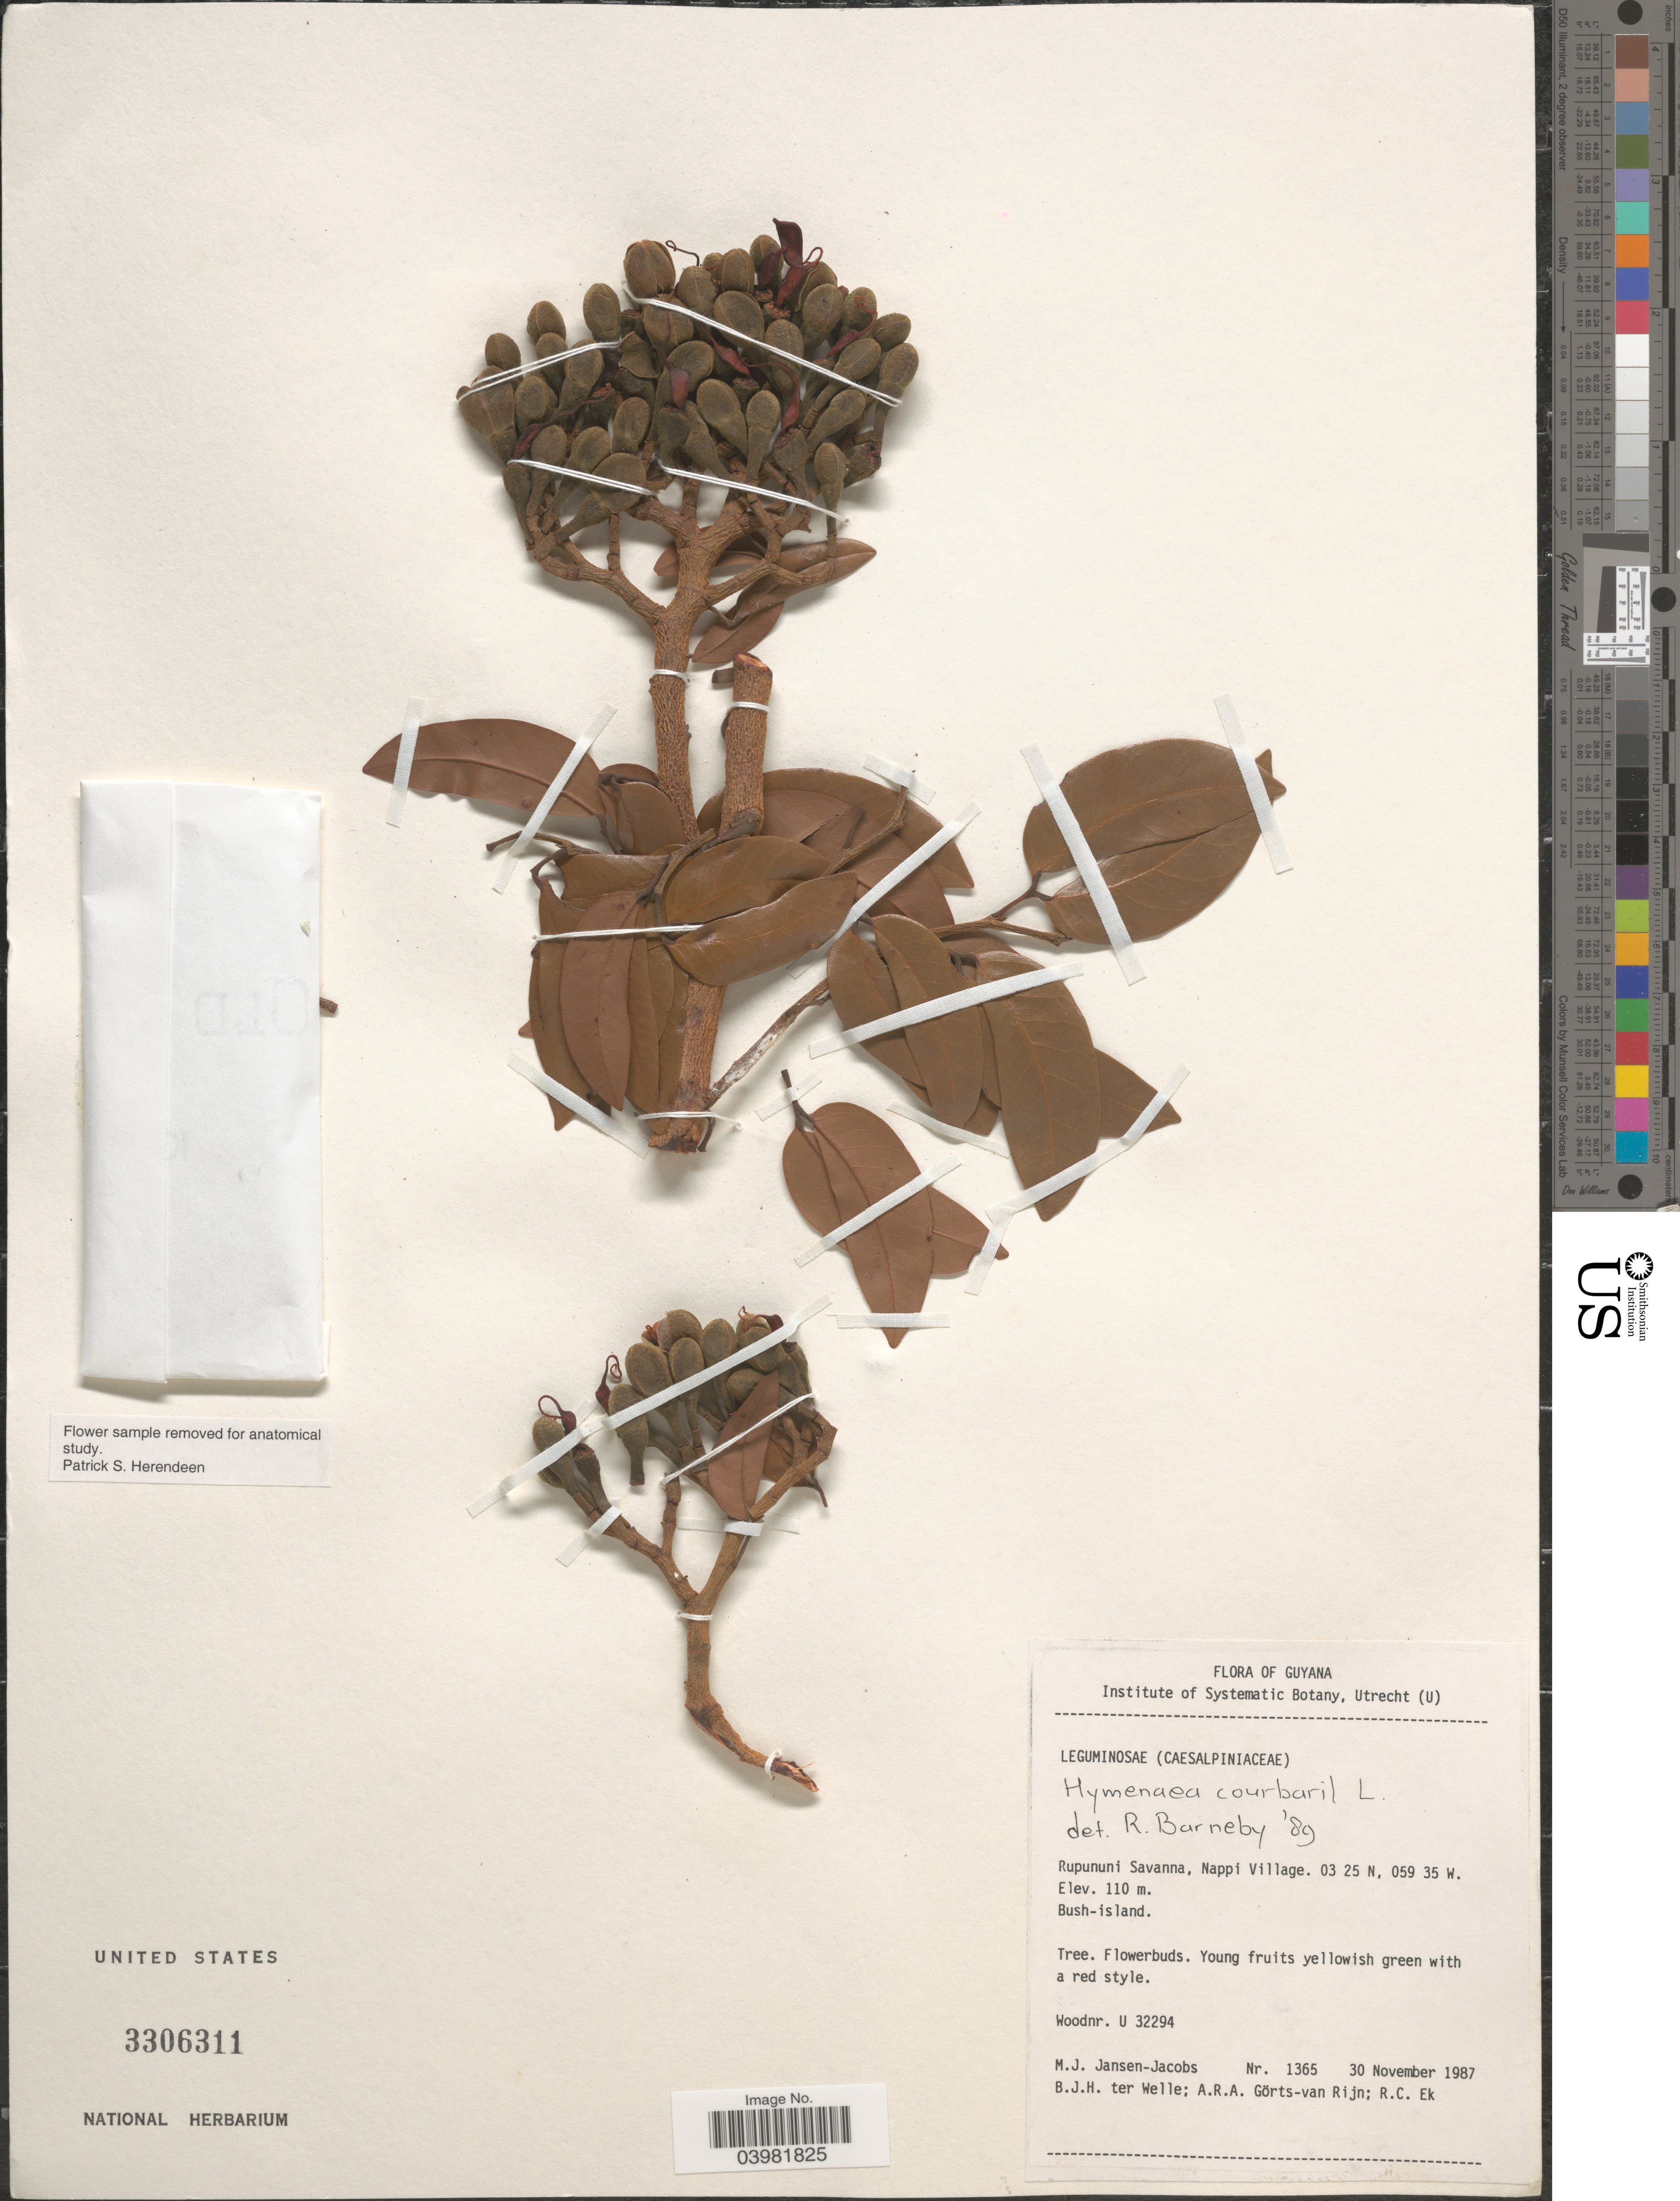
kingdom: Plantae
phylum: Tracheophyta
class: Magnoliopsida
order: Fabales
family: Fabaceae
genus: Hymenaea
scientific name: Hymenaea courbaril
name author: L.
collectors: M. J. Jansen-Jacobs, B. Welle, A. .R. A. Görts-van Rijn & R. C. Ek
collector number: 1365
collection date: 1987-11-30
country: Guyana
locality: Rupununi Savanna, Nappi Village. Bush-island.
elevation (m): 110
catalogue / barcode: US 3306311